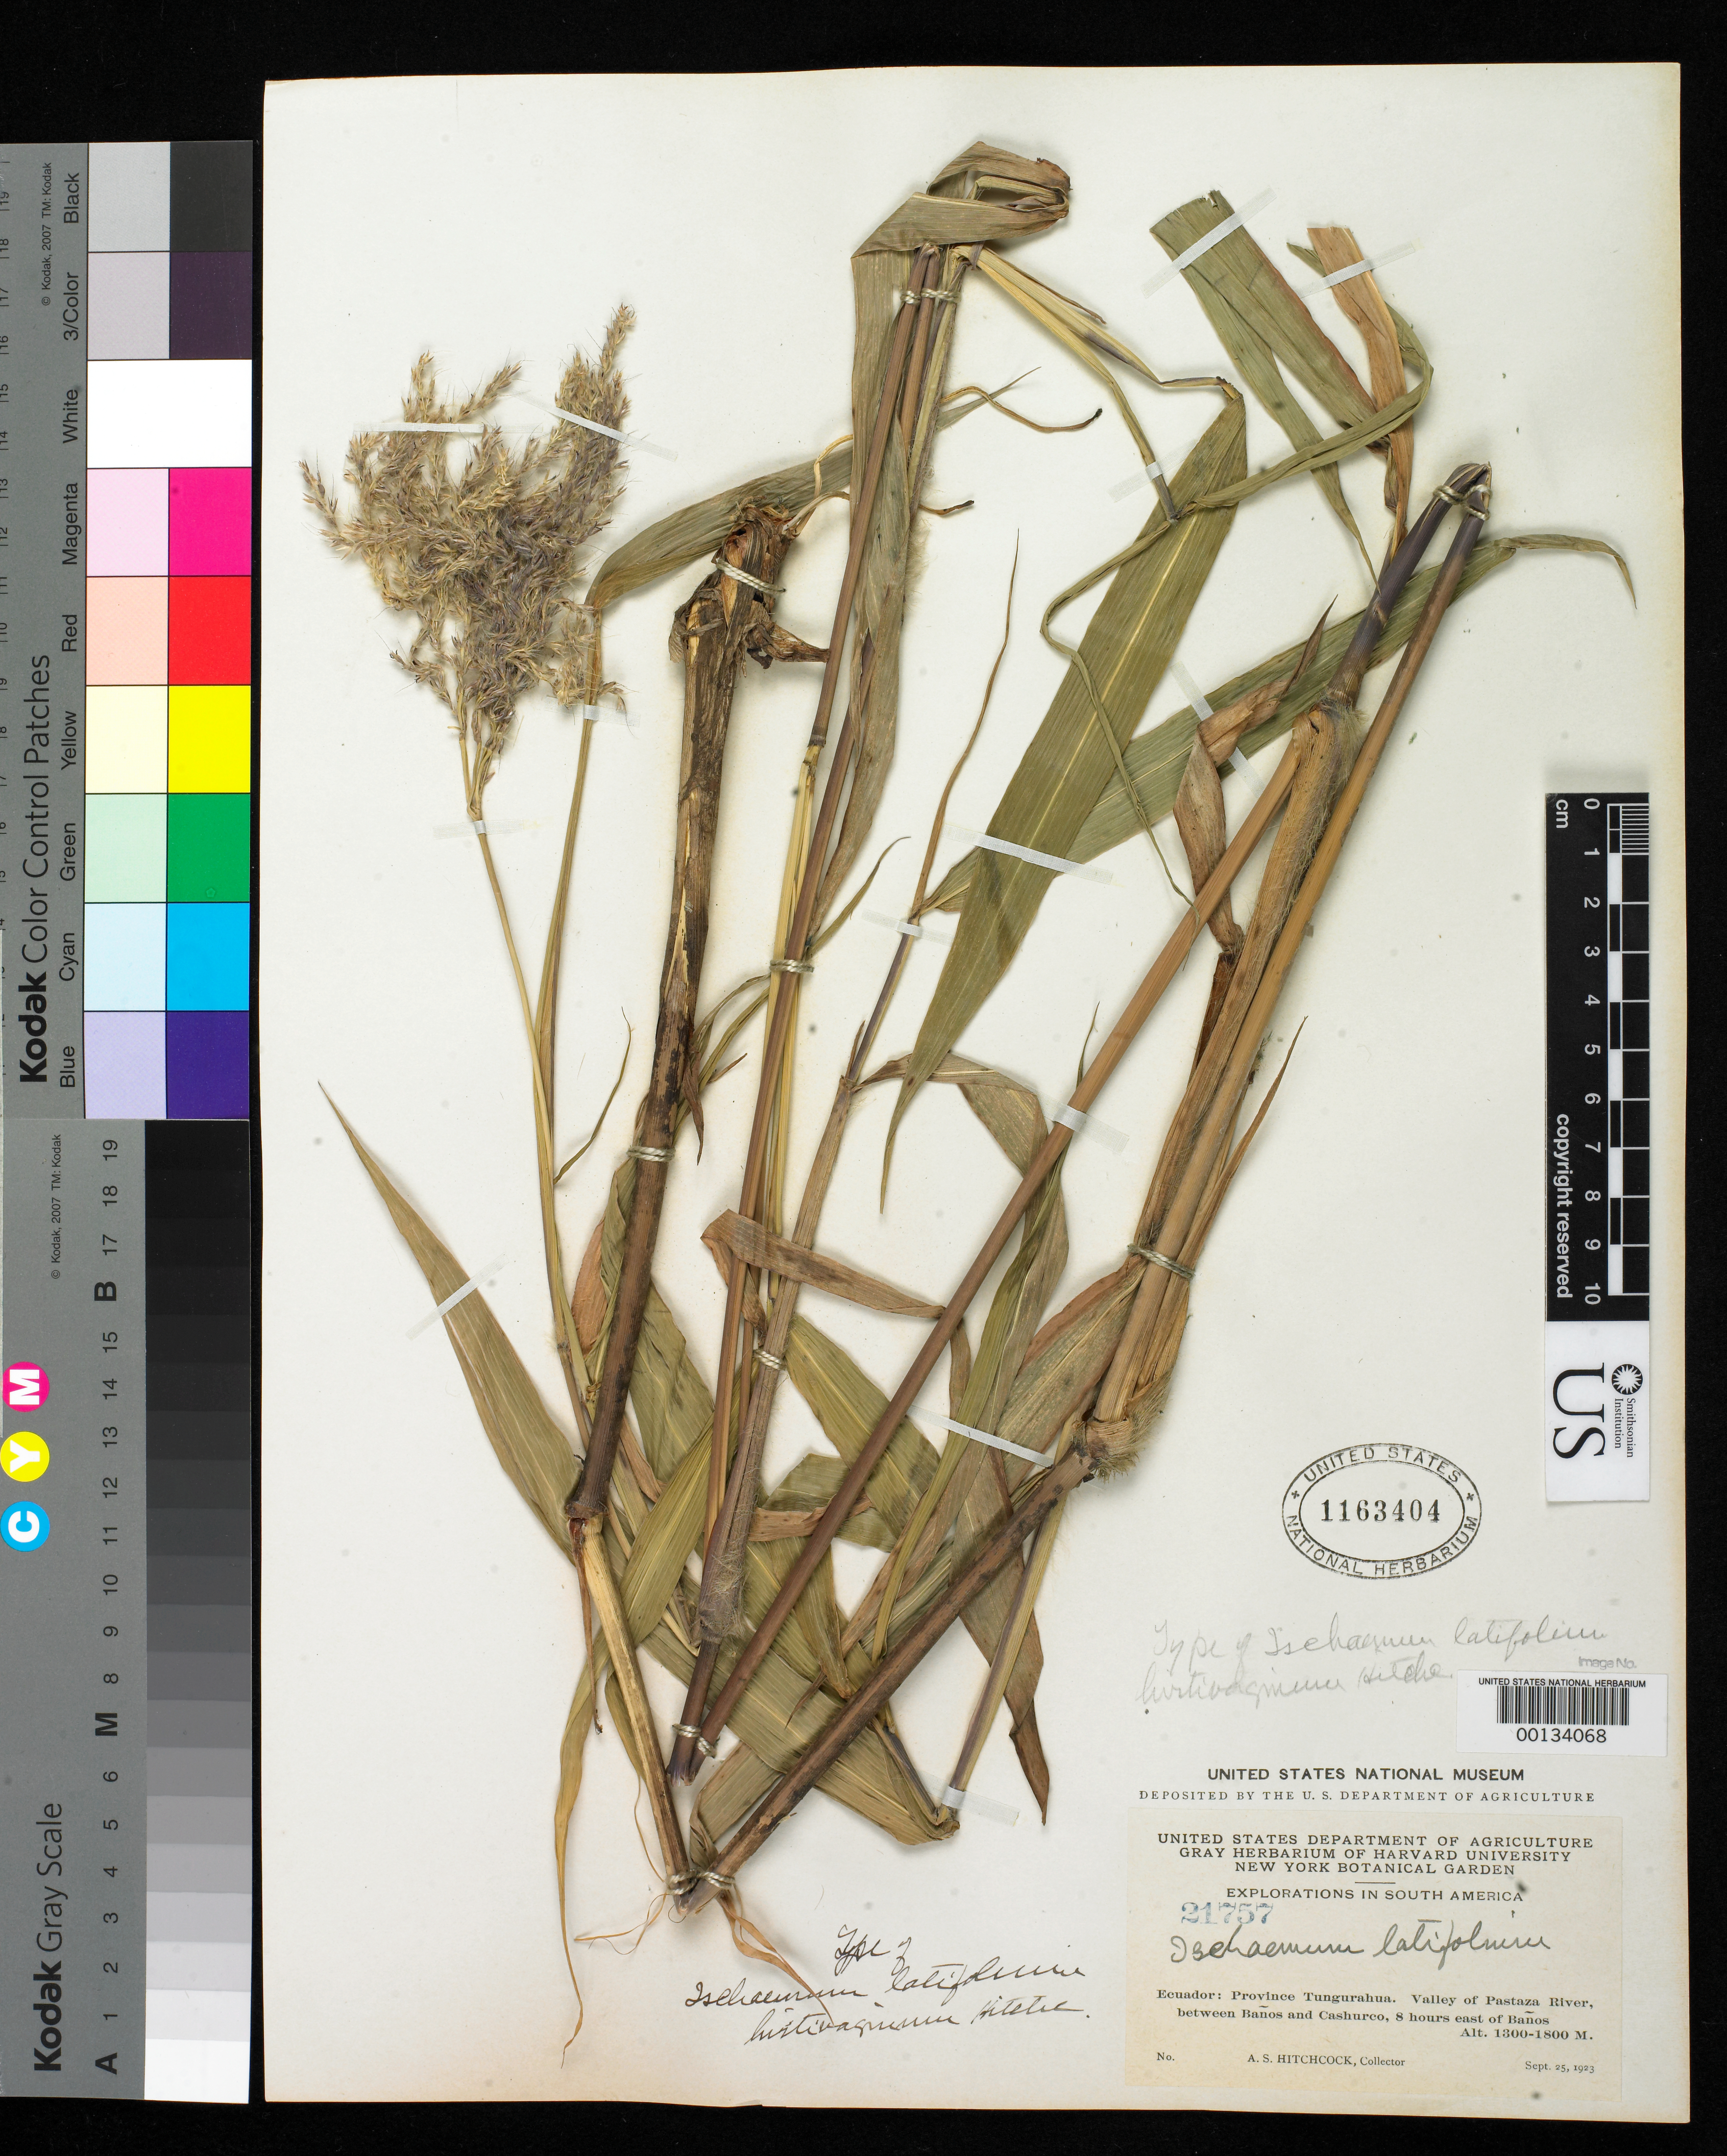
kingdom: Plantae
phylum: Tracheophyta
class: Liliopsida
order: Poales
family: Poaceae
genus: Ischaemum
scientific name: Ischaemum latifolium subsp. hirtivaginum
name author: Hitchc.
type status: Holotype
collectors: A. S. Hitchcock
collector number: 21757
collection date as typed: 25 Sep 1923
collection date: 1923-09-25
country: Ecuador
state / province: Tungurahua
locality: Valley of Pastaza River, between Banos & Cashurco, 8 hours E of banos.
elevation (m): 1300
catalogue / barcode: US 1163404